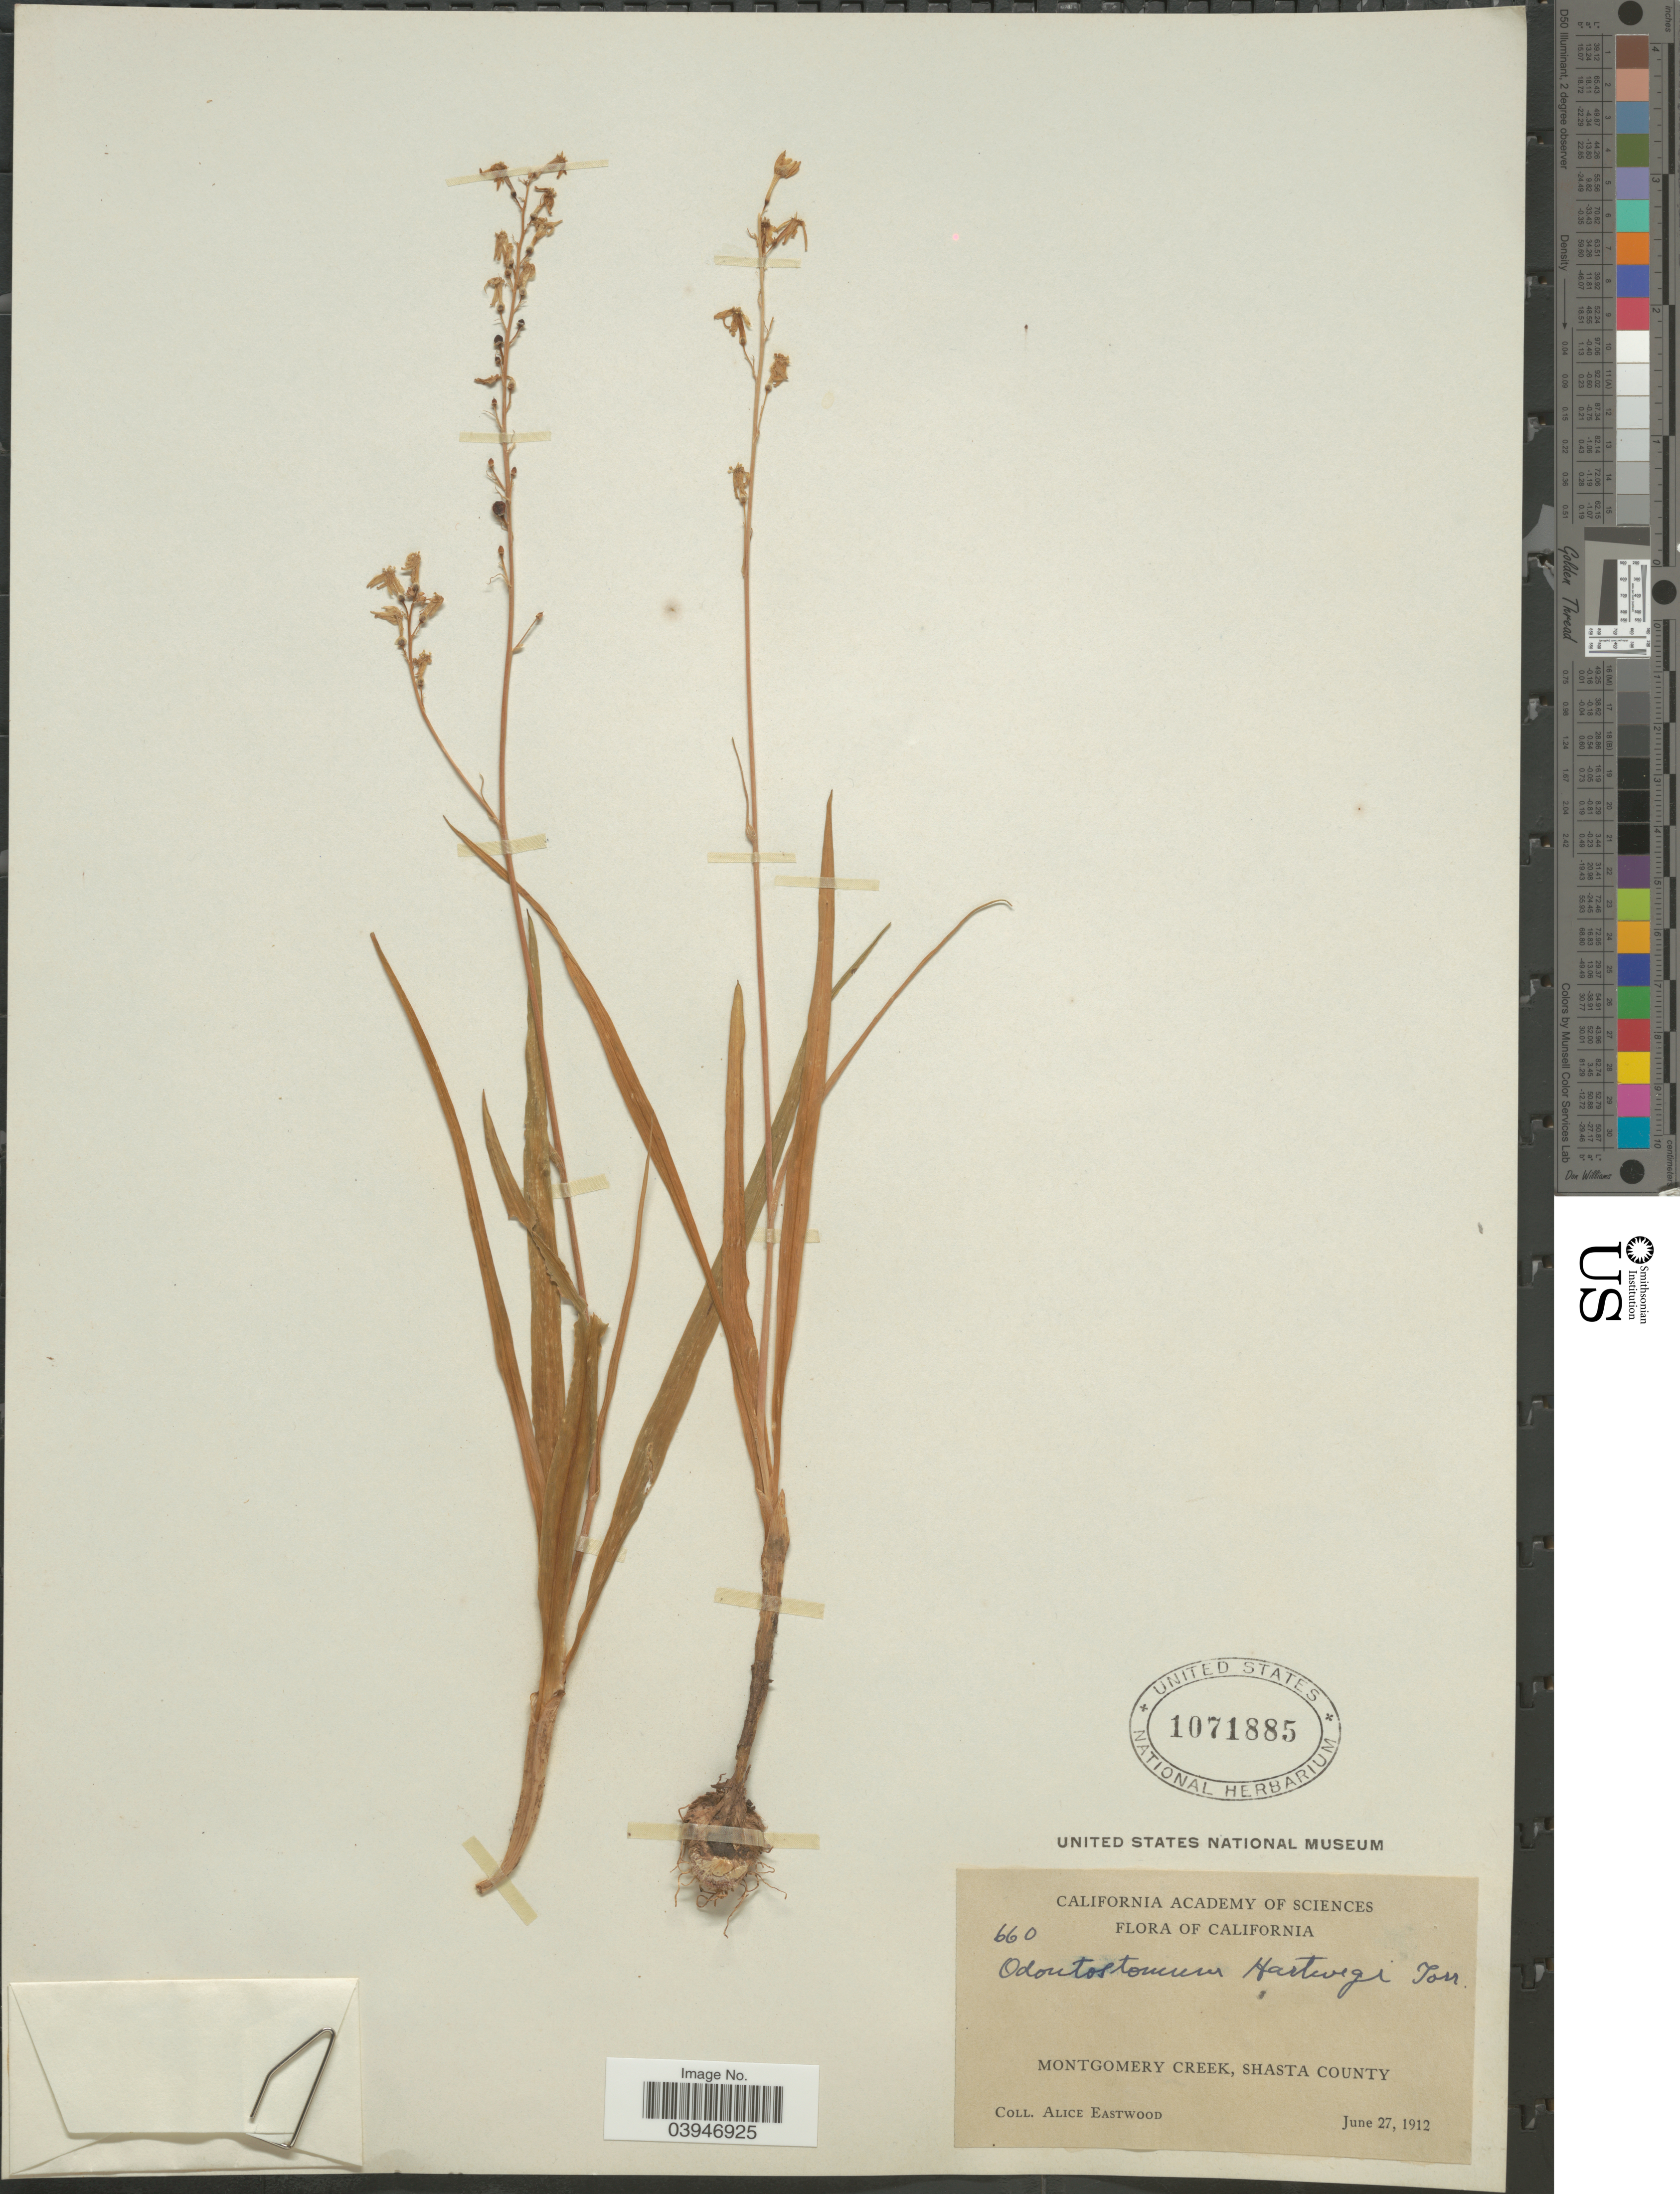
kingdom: Plantae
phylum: Tracheophyta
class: Liliopsida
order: Asparagales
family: Tecophilaeaceae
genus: Odontostomum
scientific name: Odontostomum hartwegii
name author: Torr.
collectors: A. Eastwood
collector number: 660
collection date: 1912-06-27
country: United States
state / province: California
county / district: Shasta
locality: Montgomery Creek, Shasta County.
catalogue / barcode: US 1071885